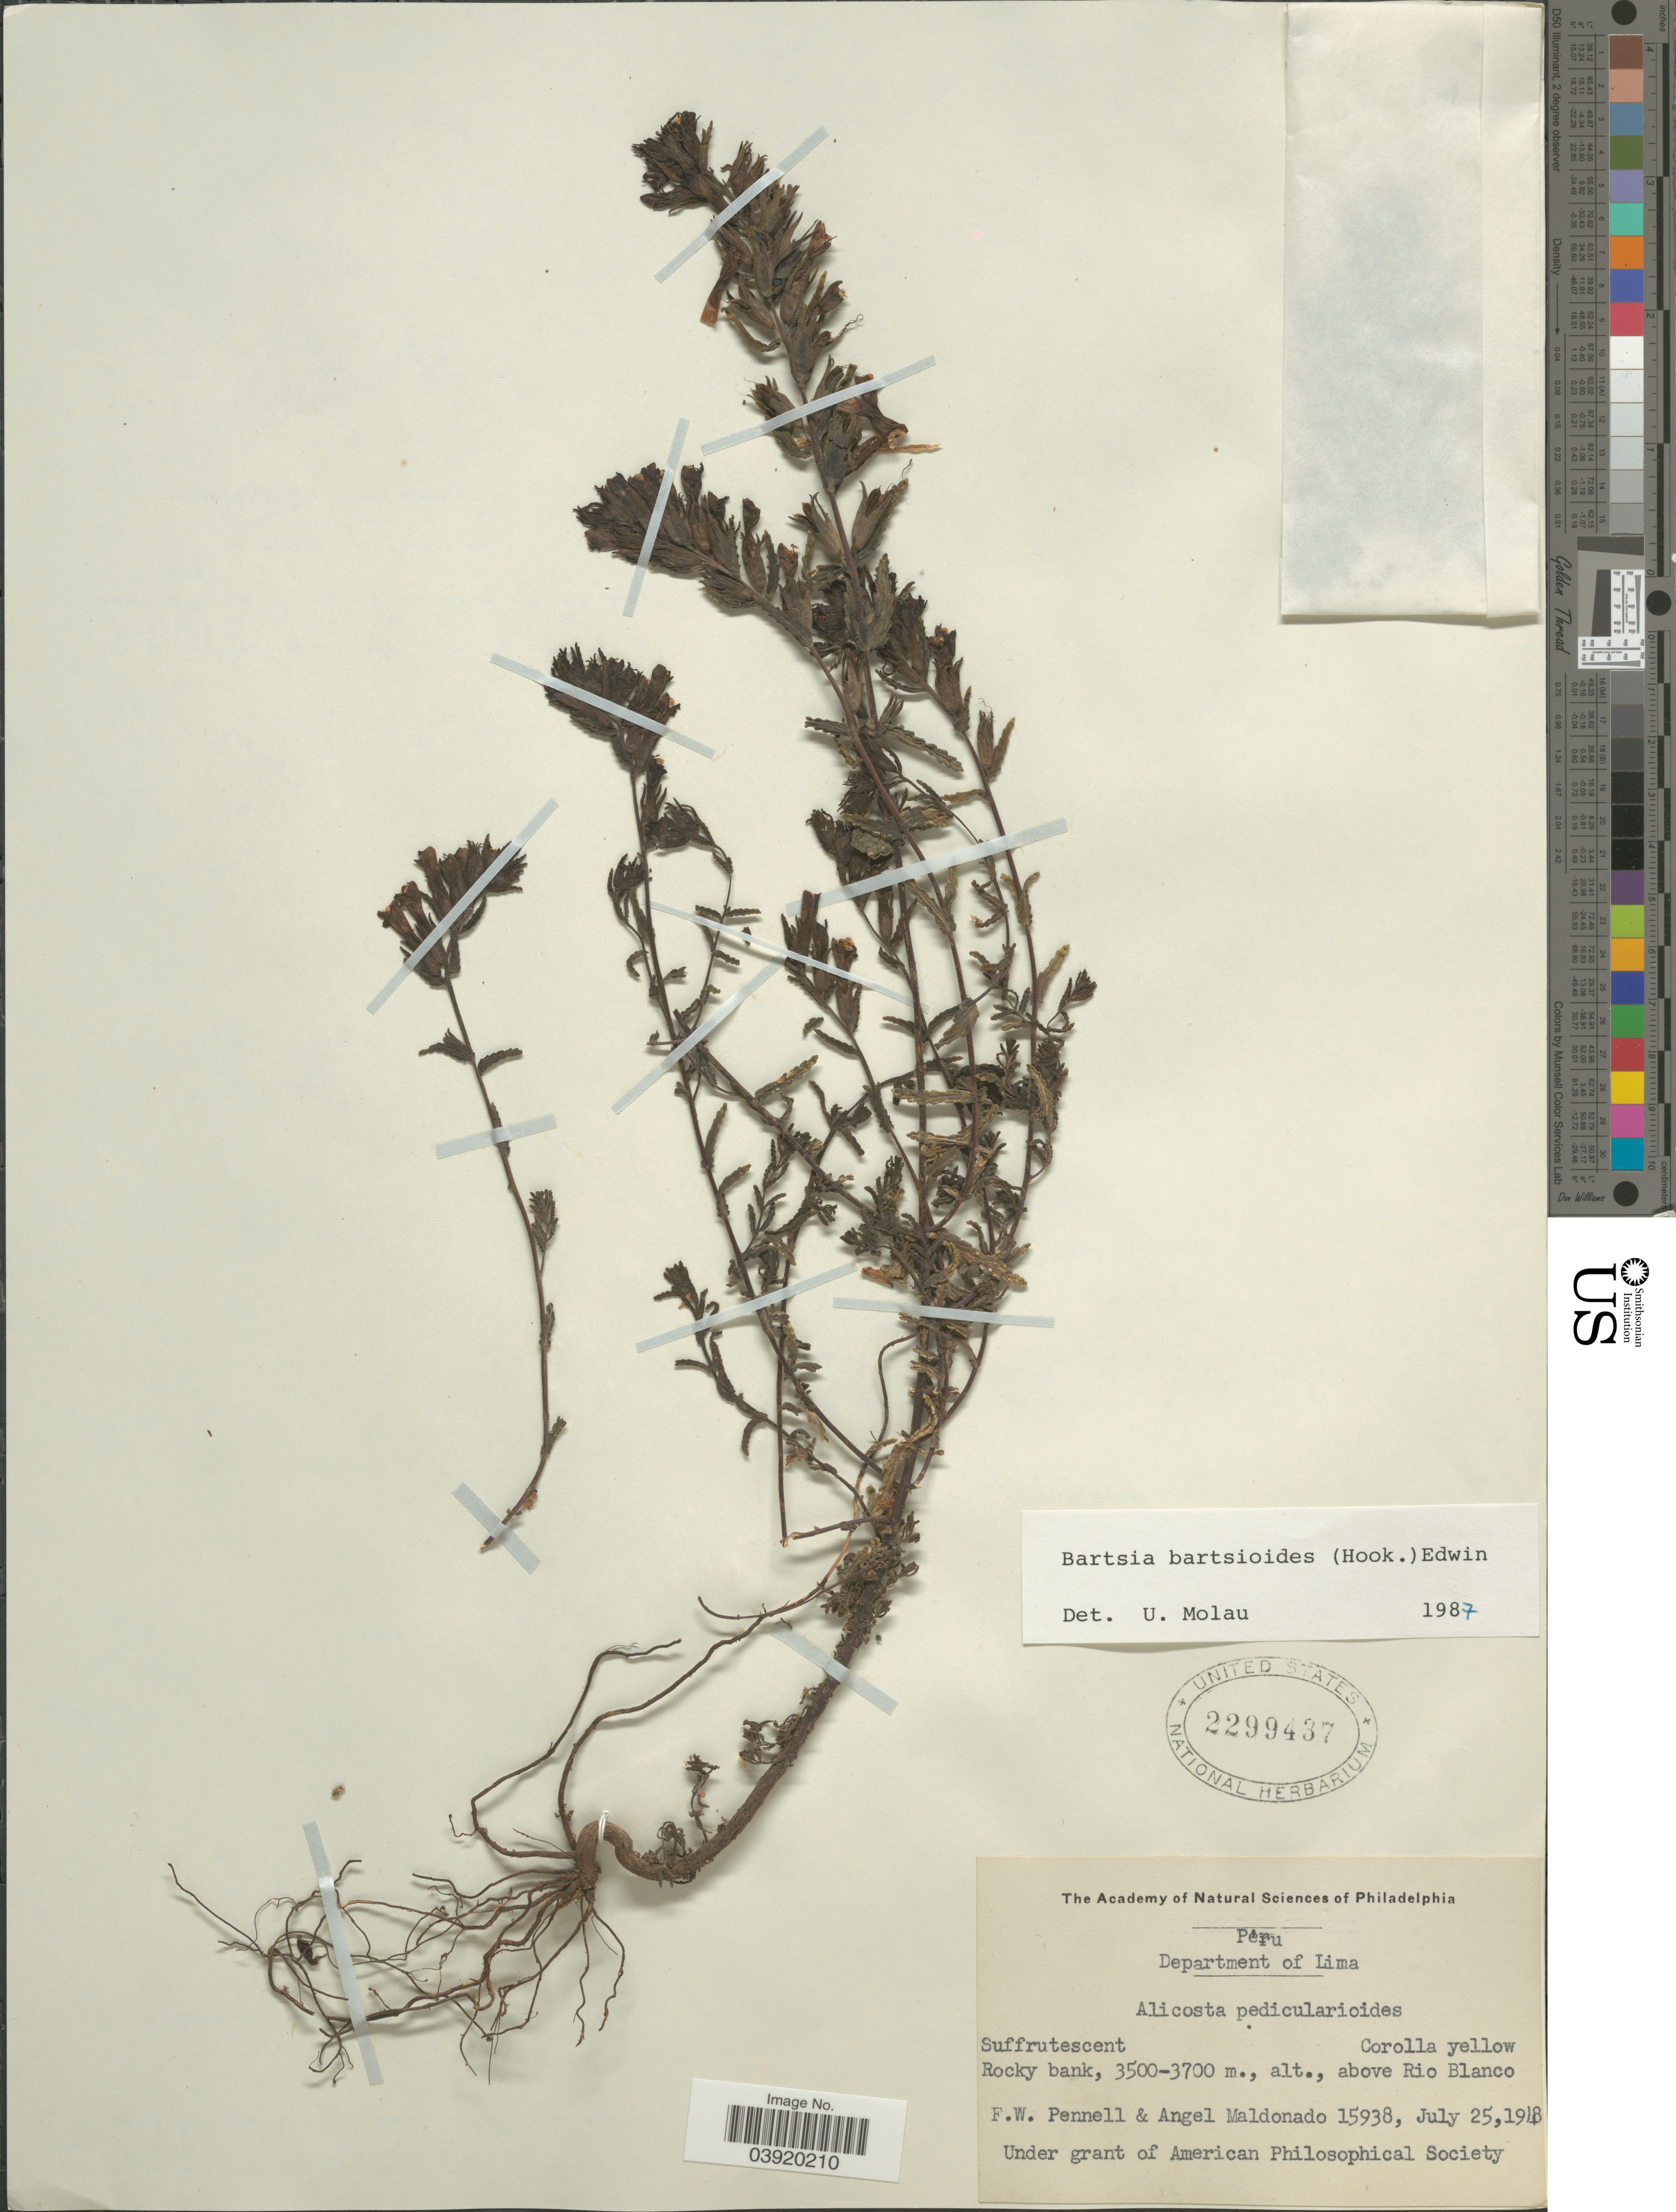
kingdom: Plantae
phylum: Tracheophyta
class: Magnoliopsida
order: Lamiales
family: Orobanchaceae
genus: Bartsia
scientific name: Bartsia bartsioides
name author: (Hook.) Edwin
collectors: F. W. Pennell & A. Maldonado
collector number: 15938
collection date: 1948-07-25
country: Peru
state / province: Lima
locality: Department of Lima. Above Rio Blanco.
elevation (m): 3500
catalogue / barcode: US 2299437